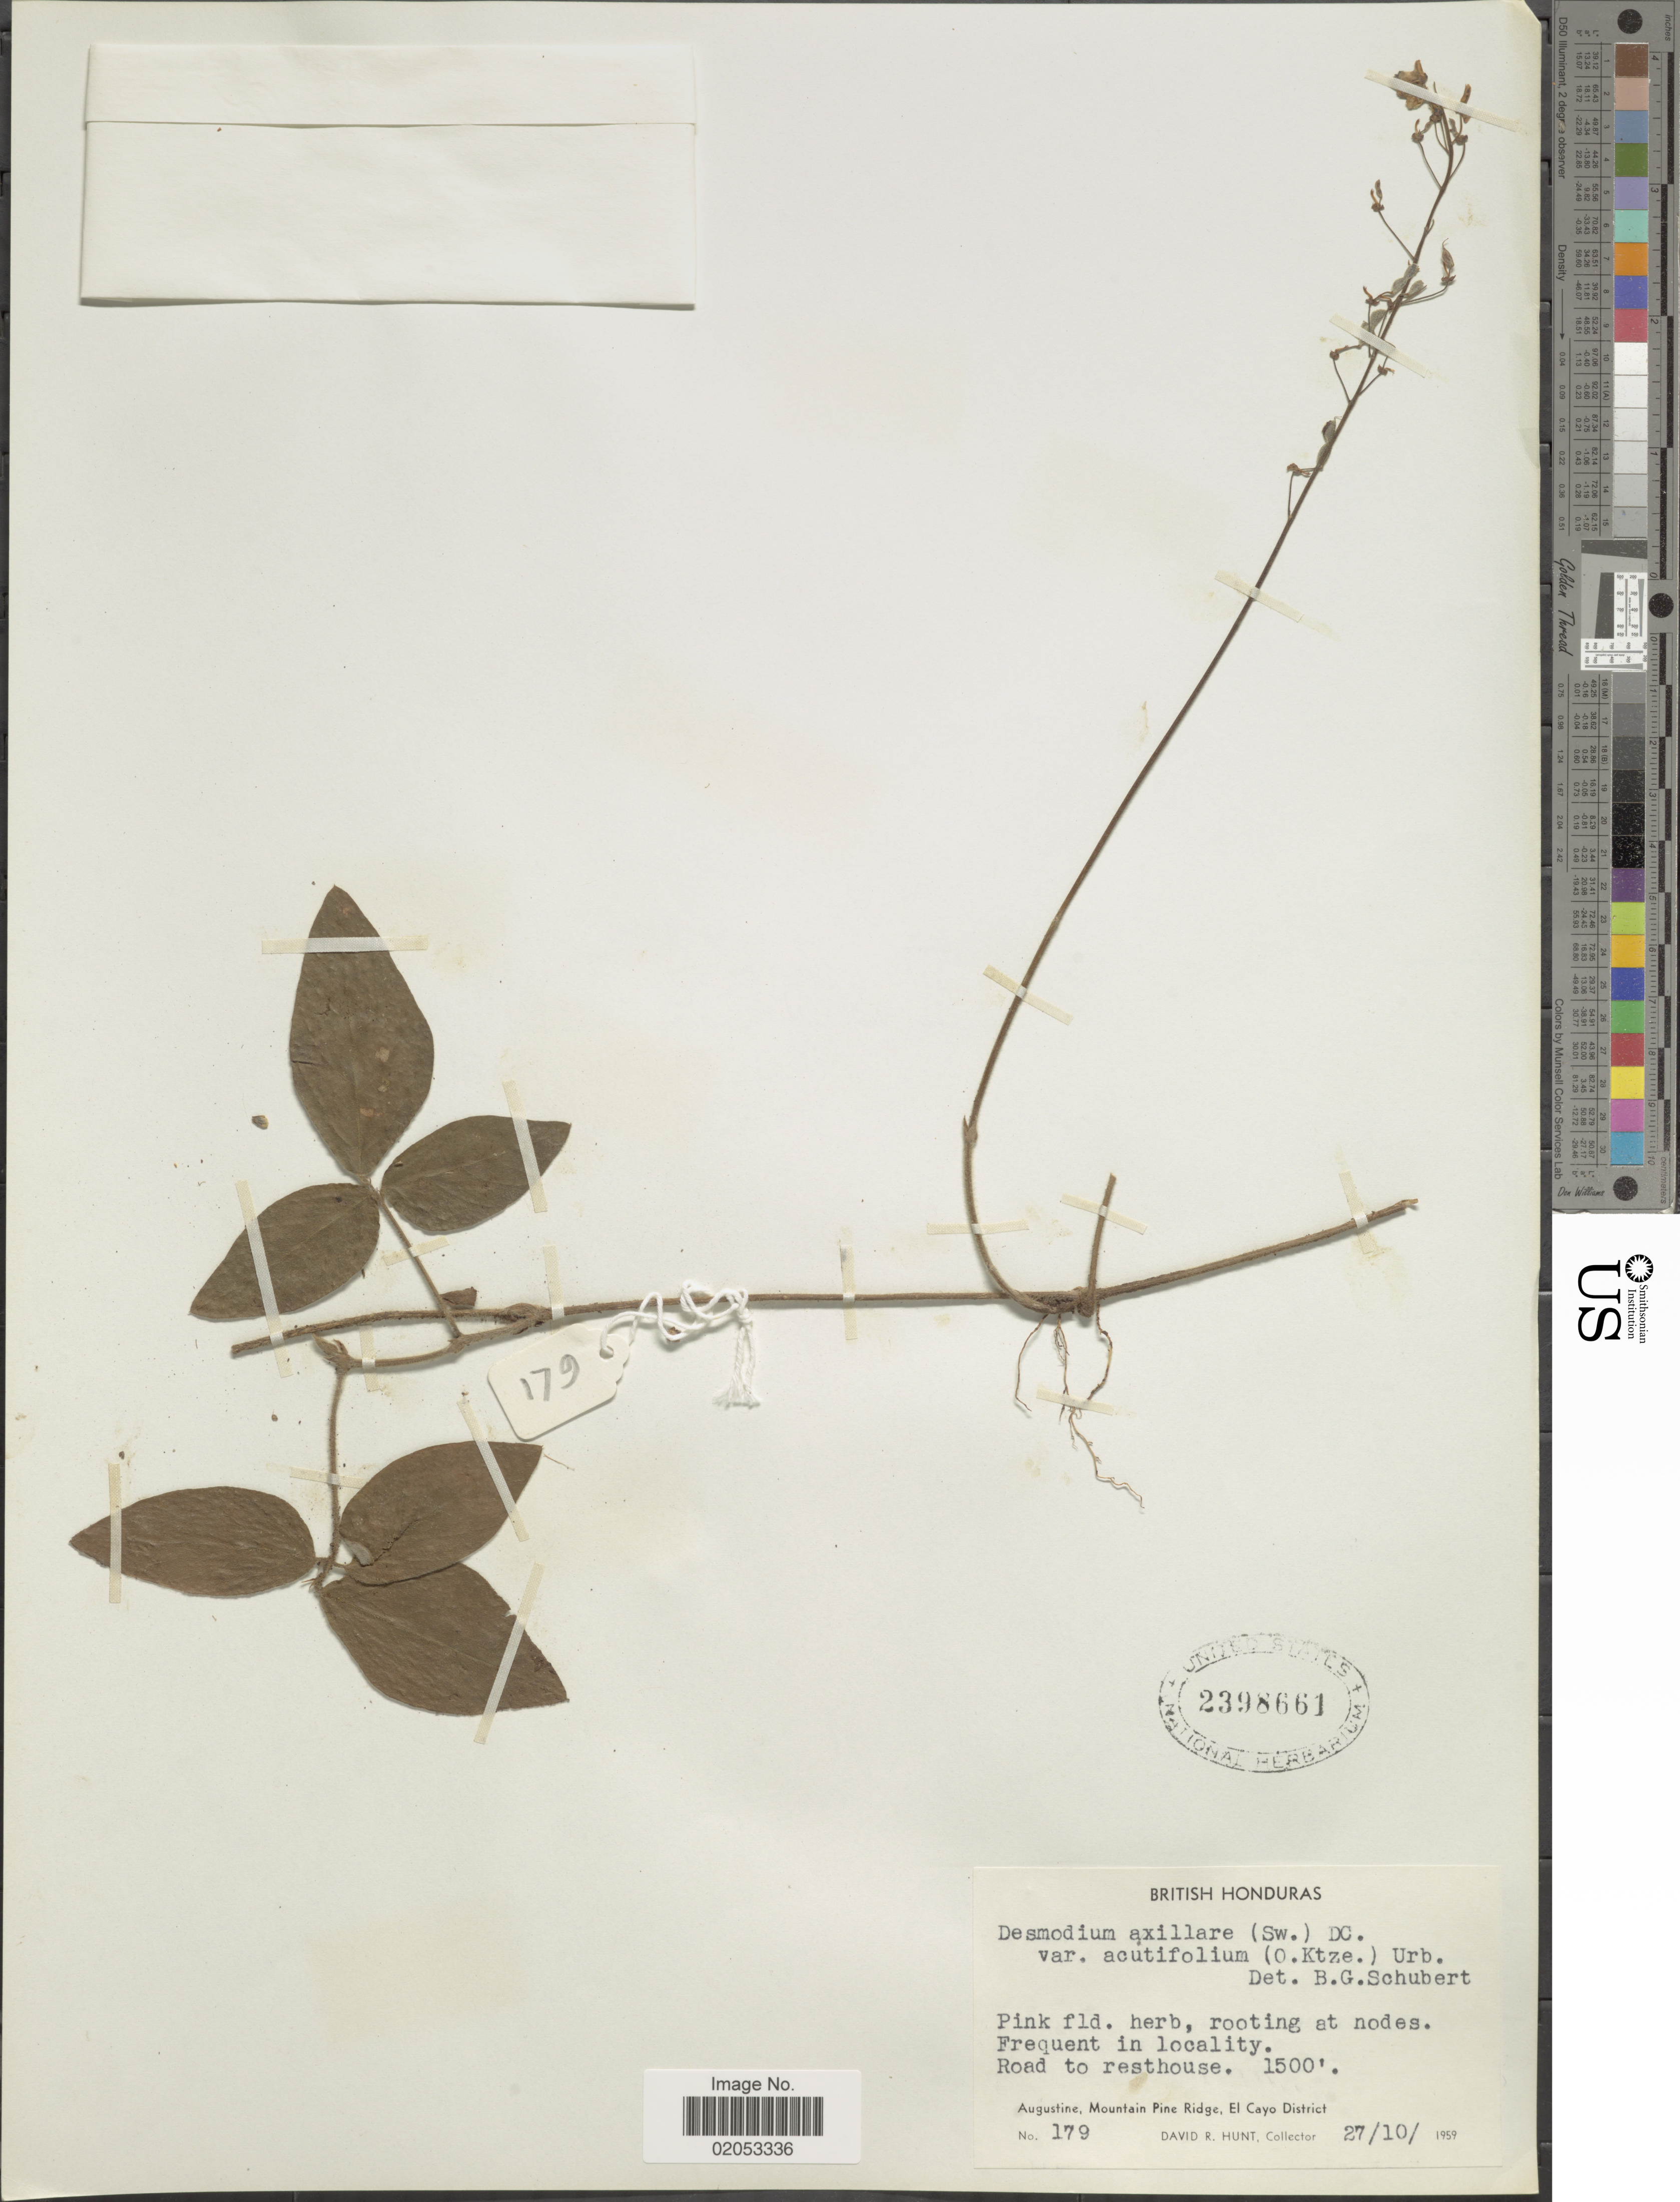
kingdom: Plantae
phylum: Tracheophyta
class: Magnoliopsida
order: Fabales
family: Fabaceae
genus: Desmodium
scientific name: Desmodium axillare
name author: (Sw.) DC.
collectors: D. R. Hunt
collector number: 179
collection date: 1959-10-27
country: Belize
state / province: Cayo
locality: British Honduras, road to resthouse, Augustine, Mountain Pine Ridge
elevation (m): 457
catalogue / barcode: US 2398661